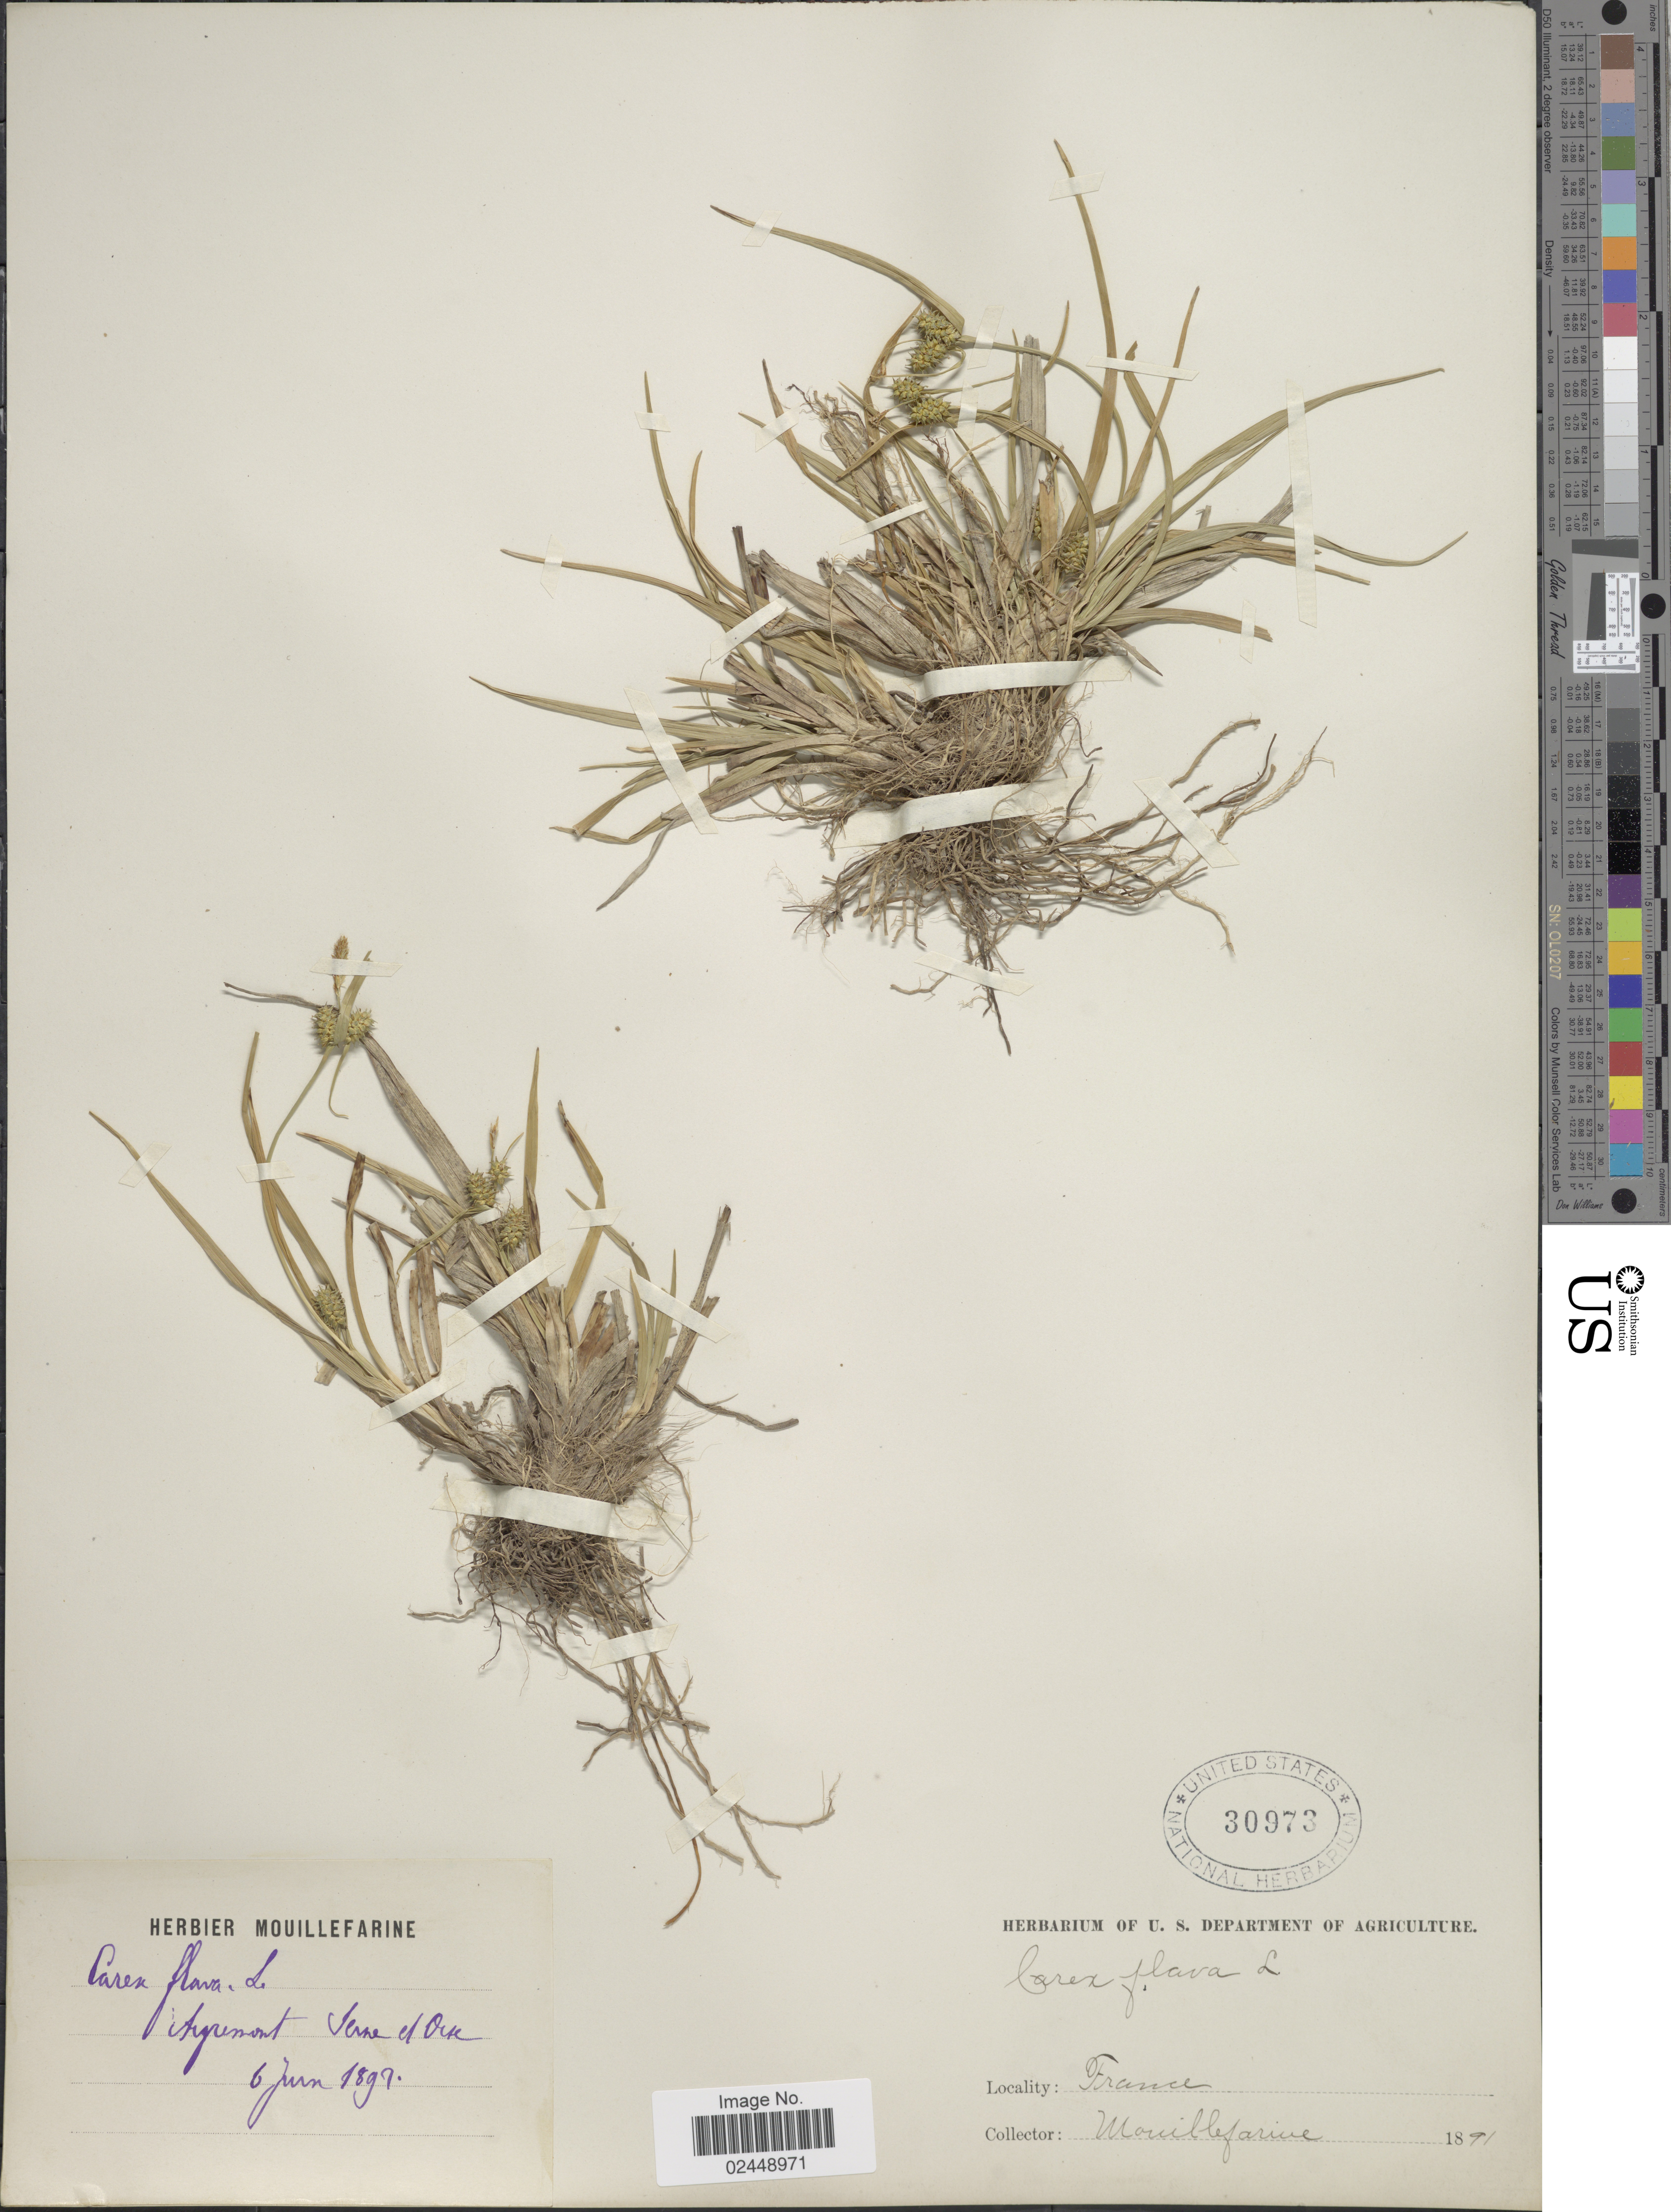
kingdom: Plantae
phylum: Tracheophyta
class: Liliopsida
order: Poales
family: Cyperaceae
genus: Carex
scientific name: Carex flava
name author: L.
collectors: A. Mouillefarine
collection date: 1891-06-06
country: France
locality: Aigremont, Seine-et-Oise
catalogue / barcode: US 30973